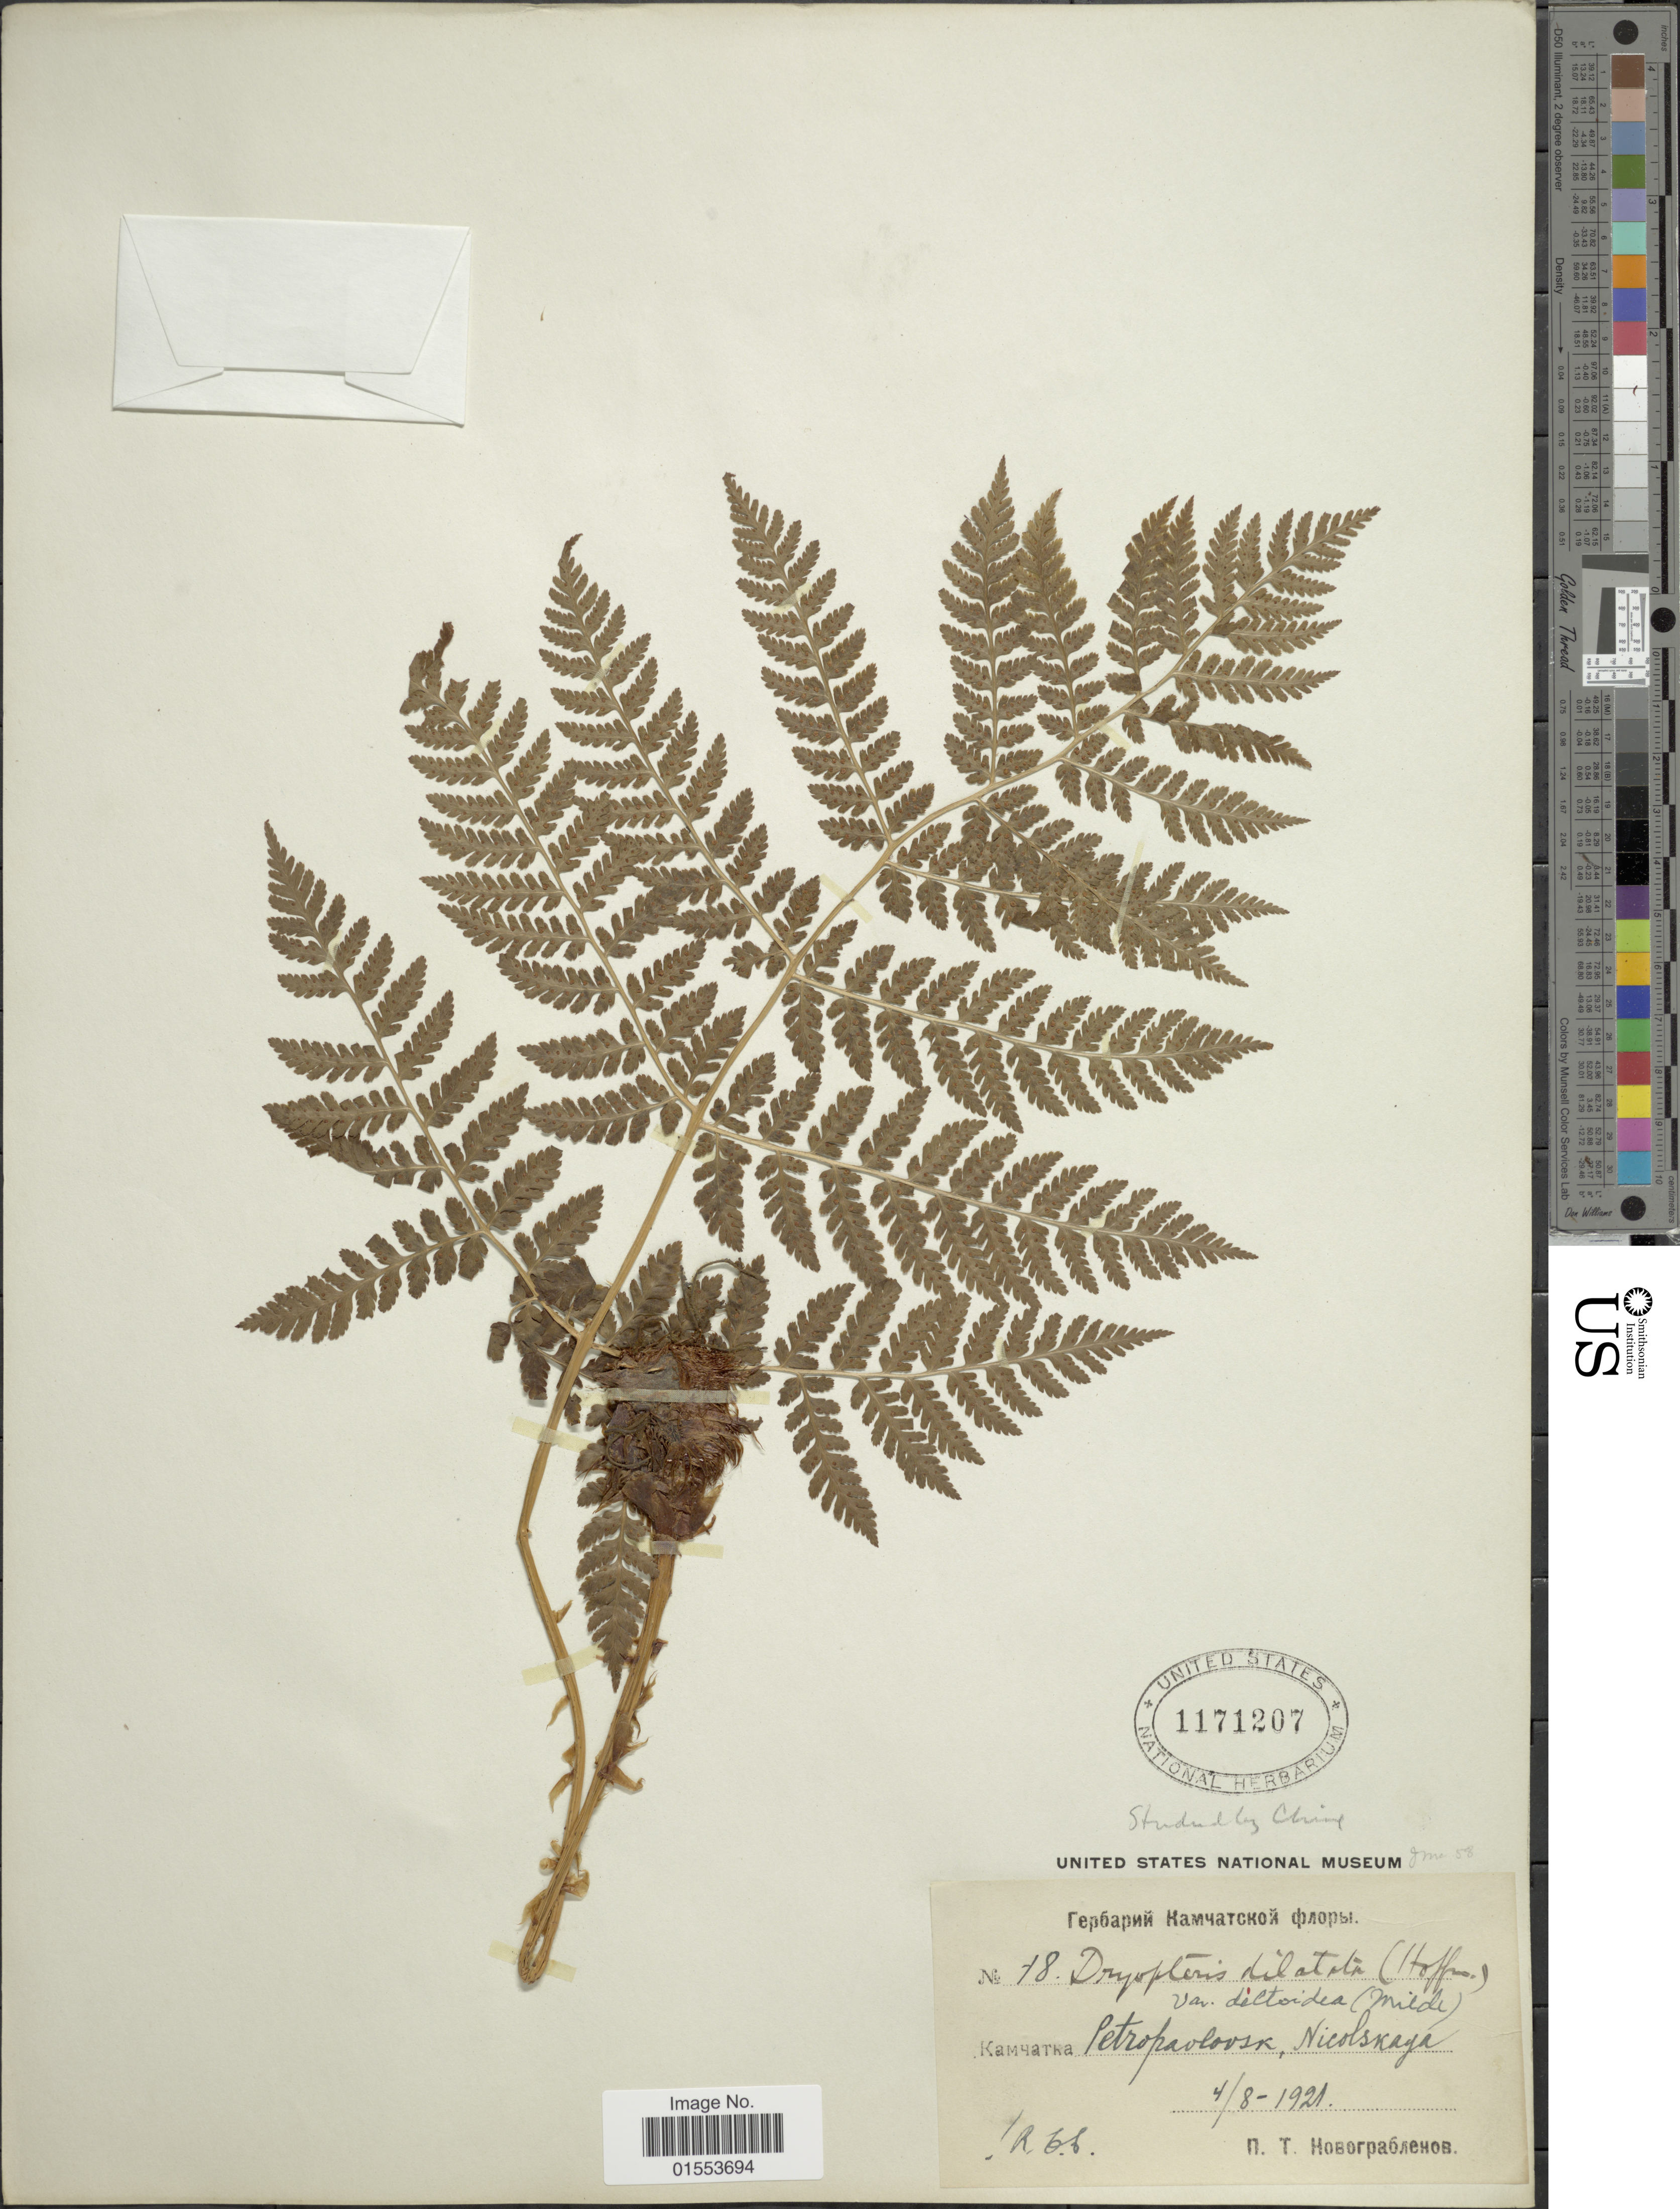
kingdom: Plantae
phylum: Tracheophyta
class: Polypodiopsida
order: Polypodiales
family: Dryopteridaceae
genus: Dryopteris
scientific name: Dryopteris austriaca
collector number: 18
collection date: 1921-08-04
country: Russian Federation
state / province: Kamchatka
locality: Petropaolovsk, Nicolskaya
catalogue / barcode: US 1171207